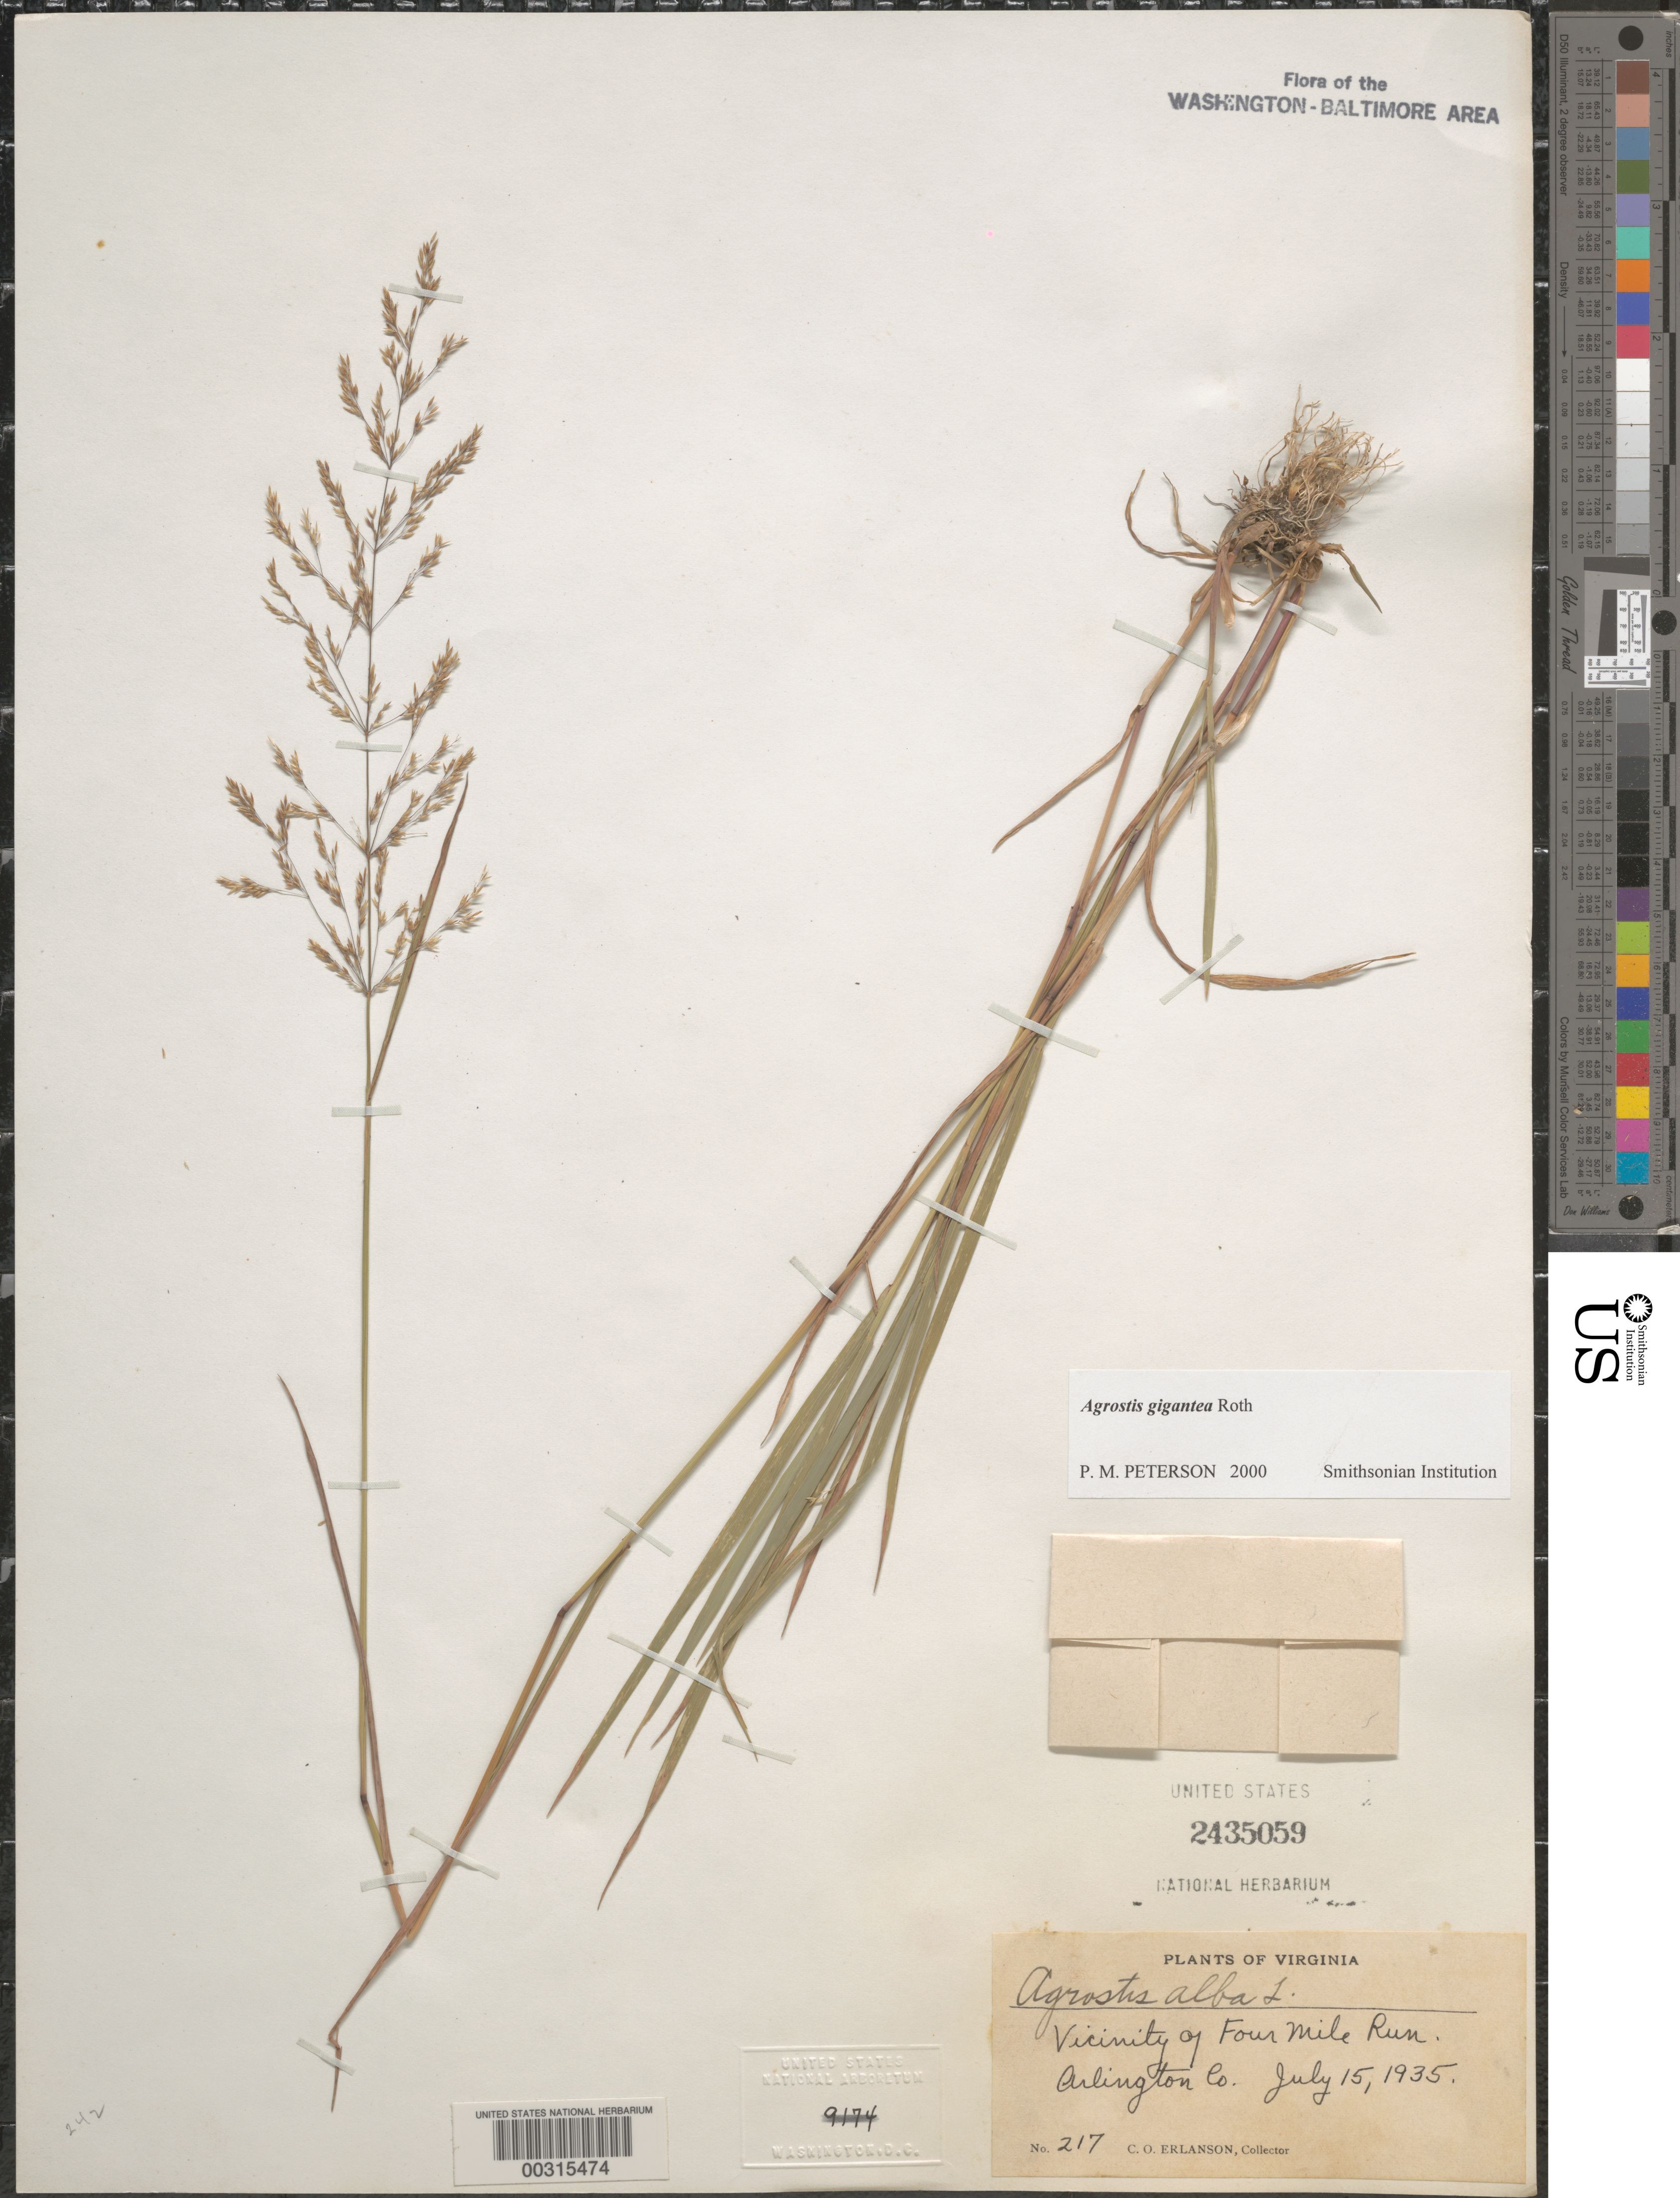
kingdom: Plantae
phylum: Tracheophyta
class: Liliopsida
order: Poales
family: Poaceae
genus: Agrostis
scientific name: Agrostis gigantea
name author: Roth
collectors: C. O. Erlanson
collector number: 217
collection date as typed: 15 Jul 1935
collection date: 1935-07-15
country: United States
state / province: Virginia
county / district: Arlington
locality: Vicinity of Four Mile Run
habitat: Low places in woods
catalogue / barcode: US 2435059